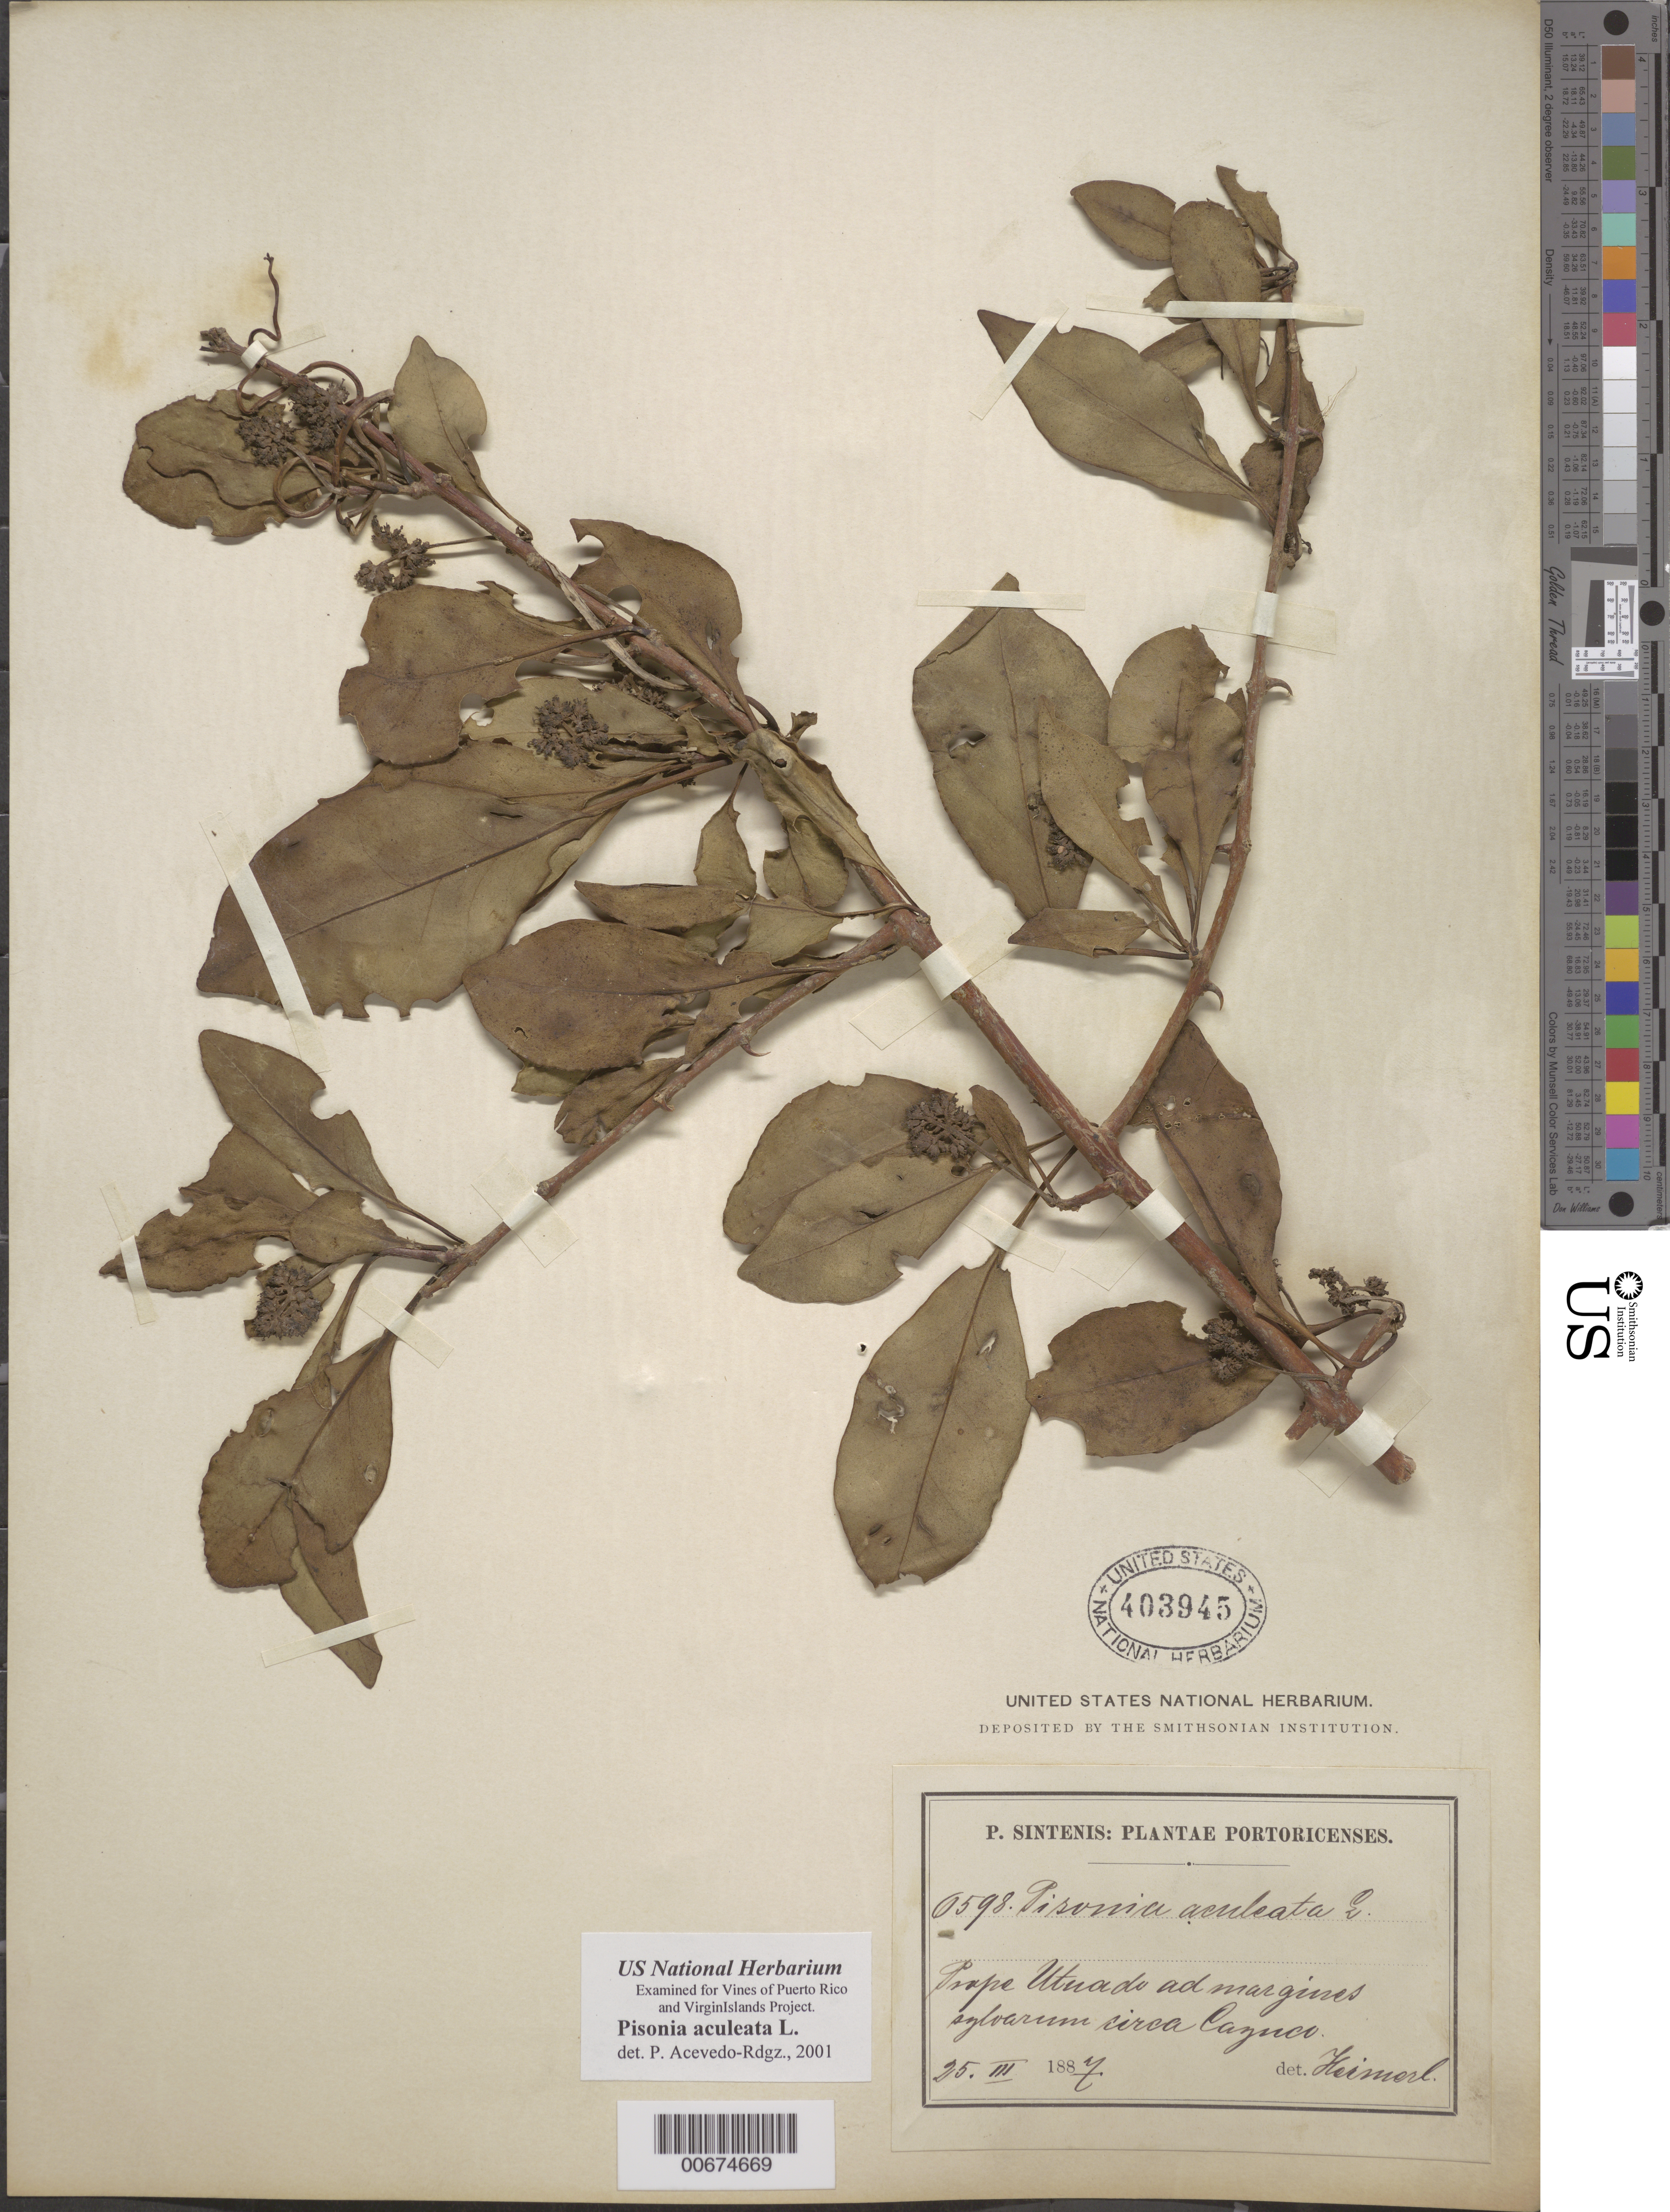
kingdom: Plantae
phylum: Tracheophyta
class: Magnoliopsida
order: Caryophyllales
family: Nyctaginaceae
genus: Pisonia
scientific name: Pisonia aculeata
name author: L.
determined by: Acevedo-Rodríguez, P., (BOT), Smithsonian Institution - National Museum of Natural History (UNITED STATES)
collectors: P. Sintenis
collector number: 598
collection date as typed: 25 Mar 1887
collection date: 1887-03-25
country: Puerto Rico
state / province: Utuado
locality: cerca Cayuco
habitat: at margines sylvarum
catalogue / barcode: US 403945